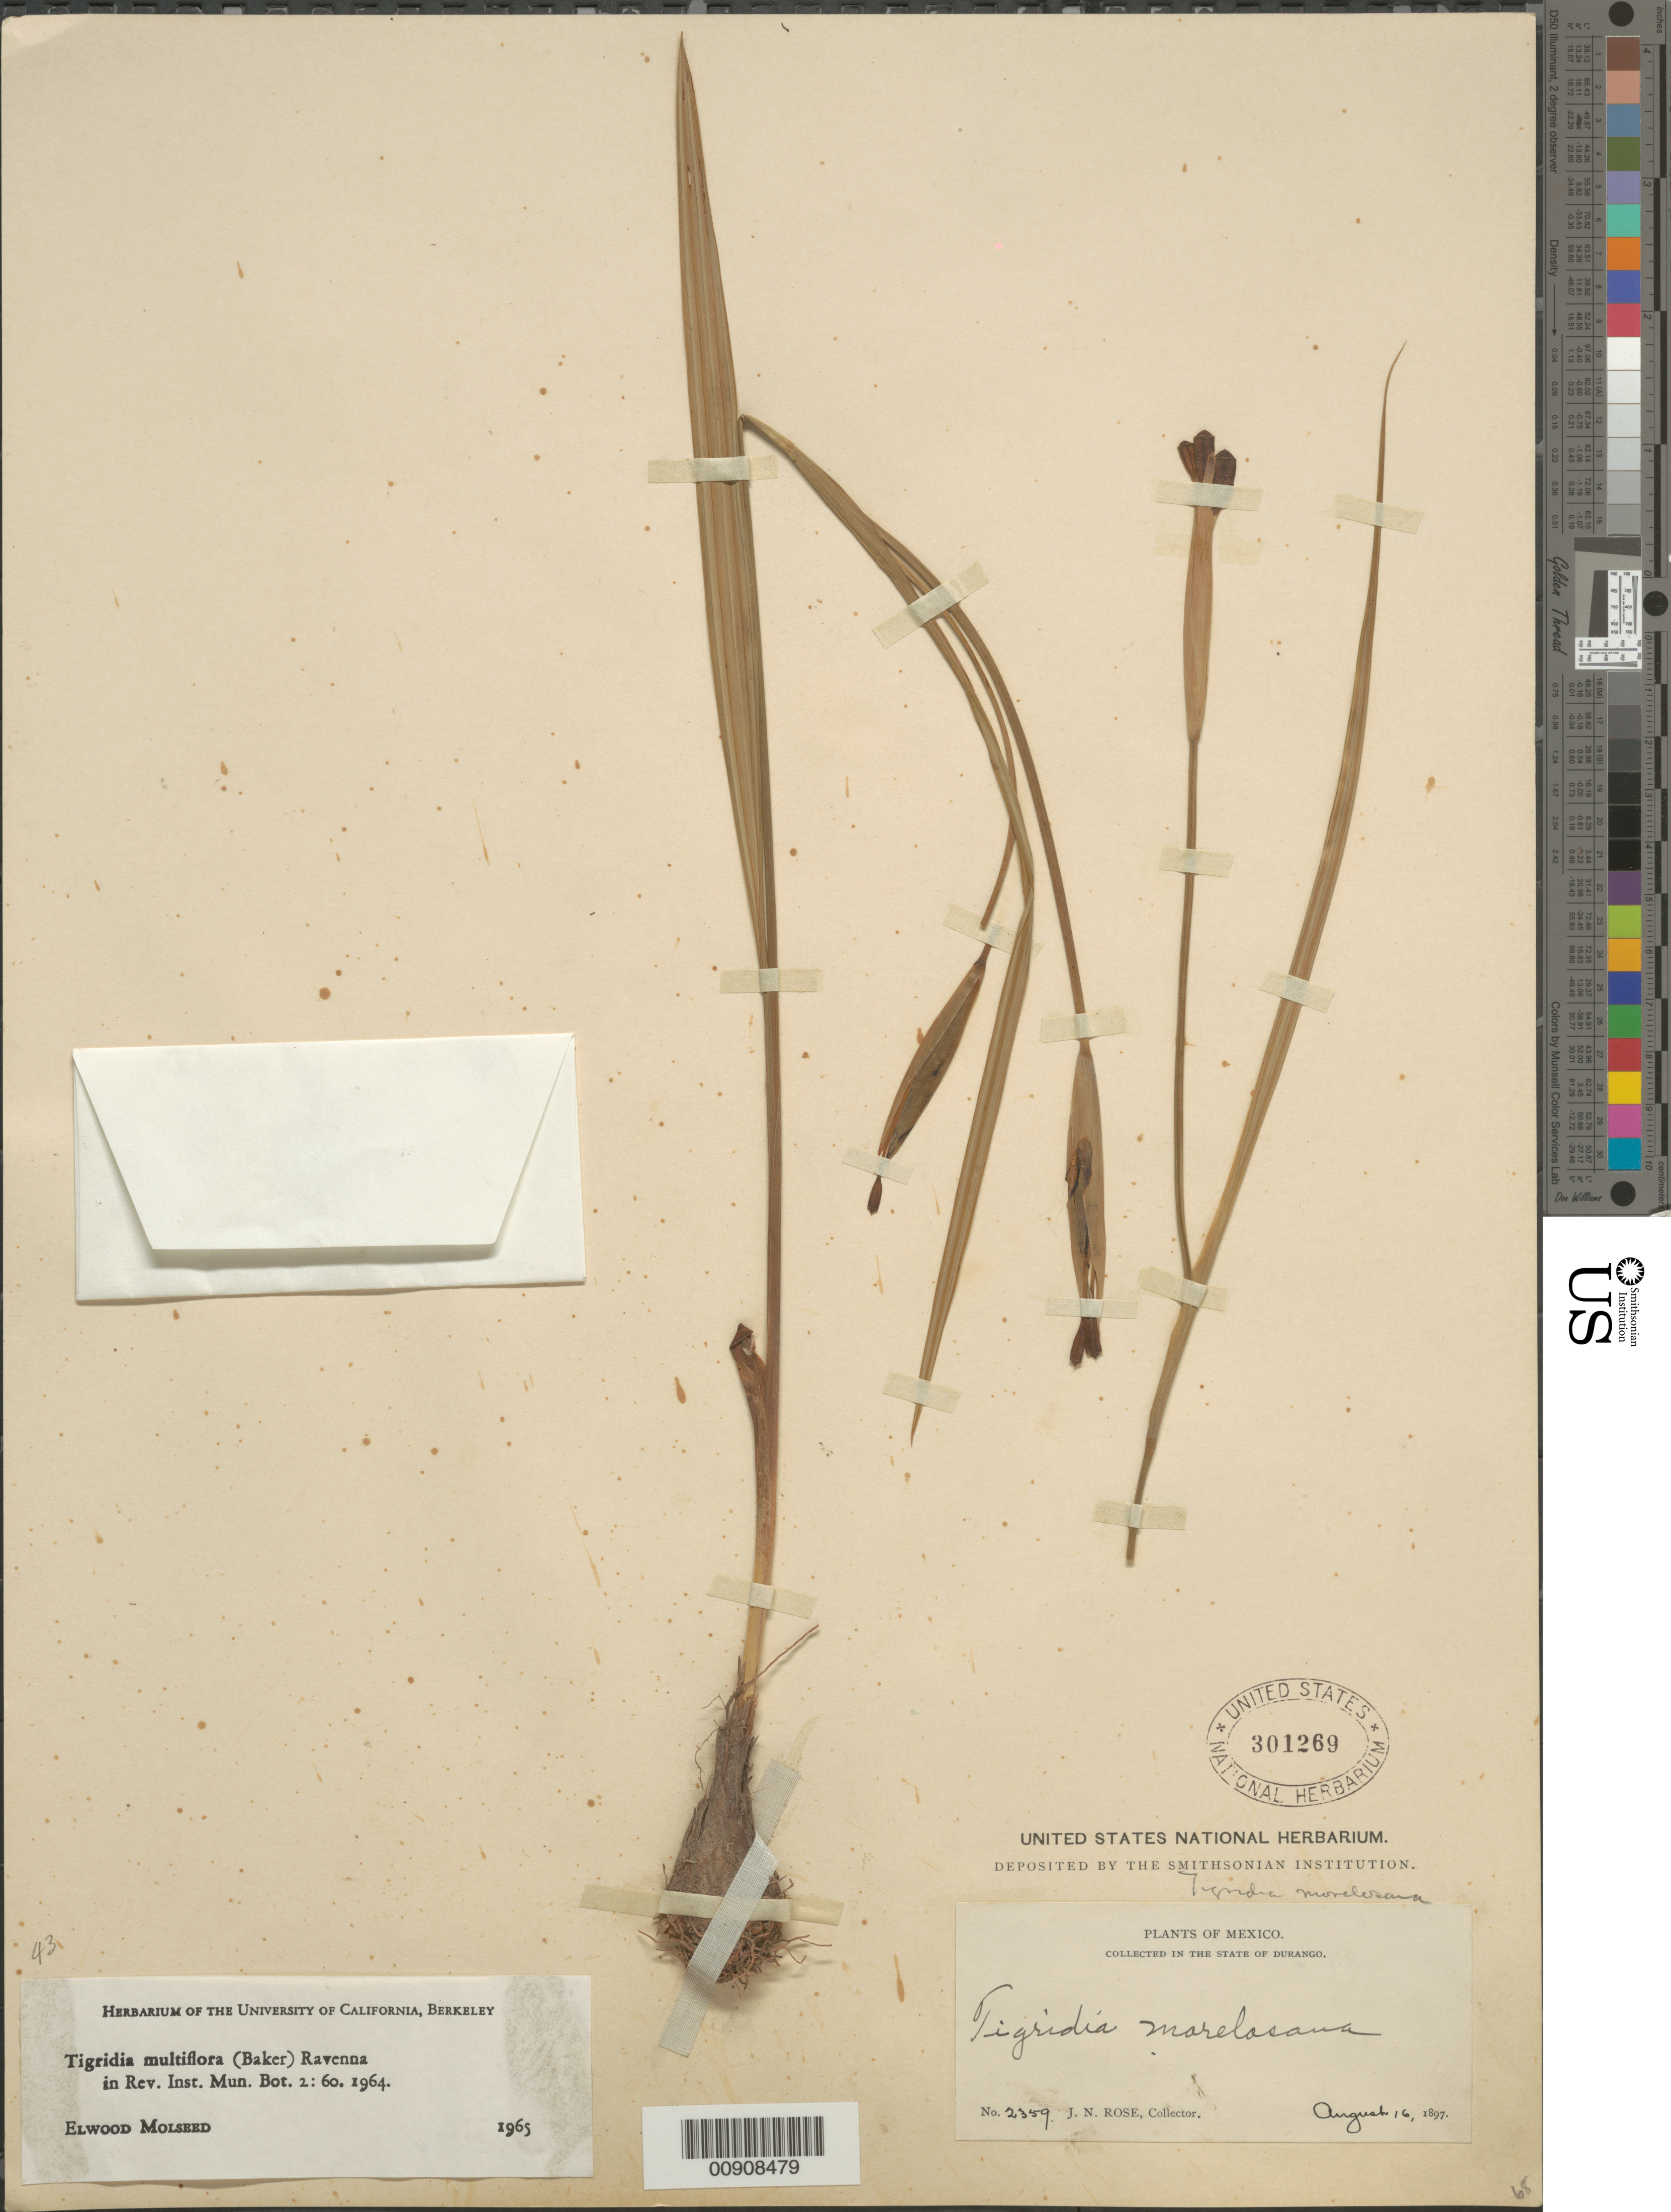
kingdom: Plantae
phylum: Tracheophyta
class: Liliopsida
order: Asparagales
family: Iridaceae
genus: Tigridia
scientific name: Tigridia multiflora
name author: (Baker) Ravenna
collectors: J. N. Rose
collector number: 2359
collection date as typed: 16 Aug 1897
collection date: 1897-08-16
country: Mexico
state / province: Durango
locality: State of Durango.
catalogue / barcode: US 301269